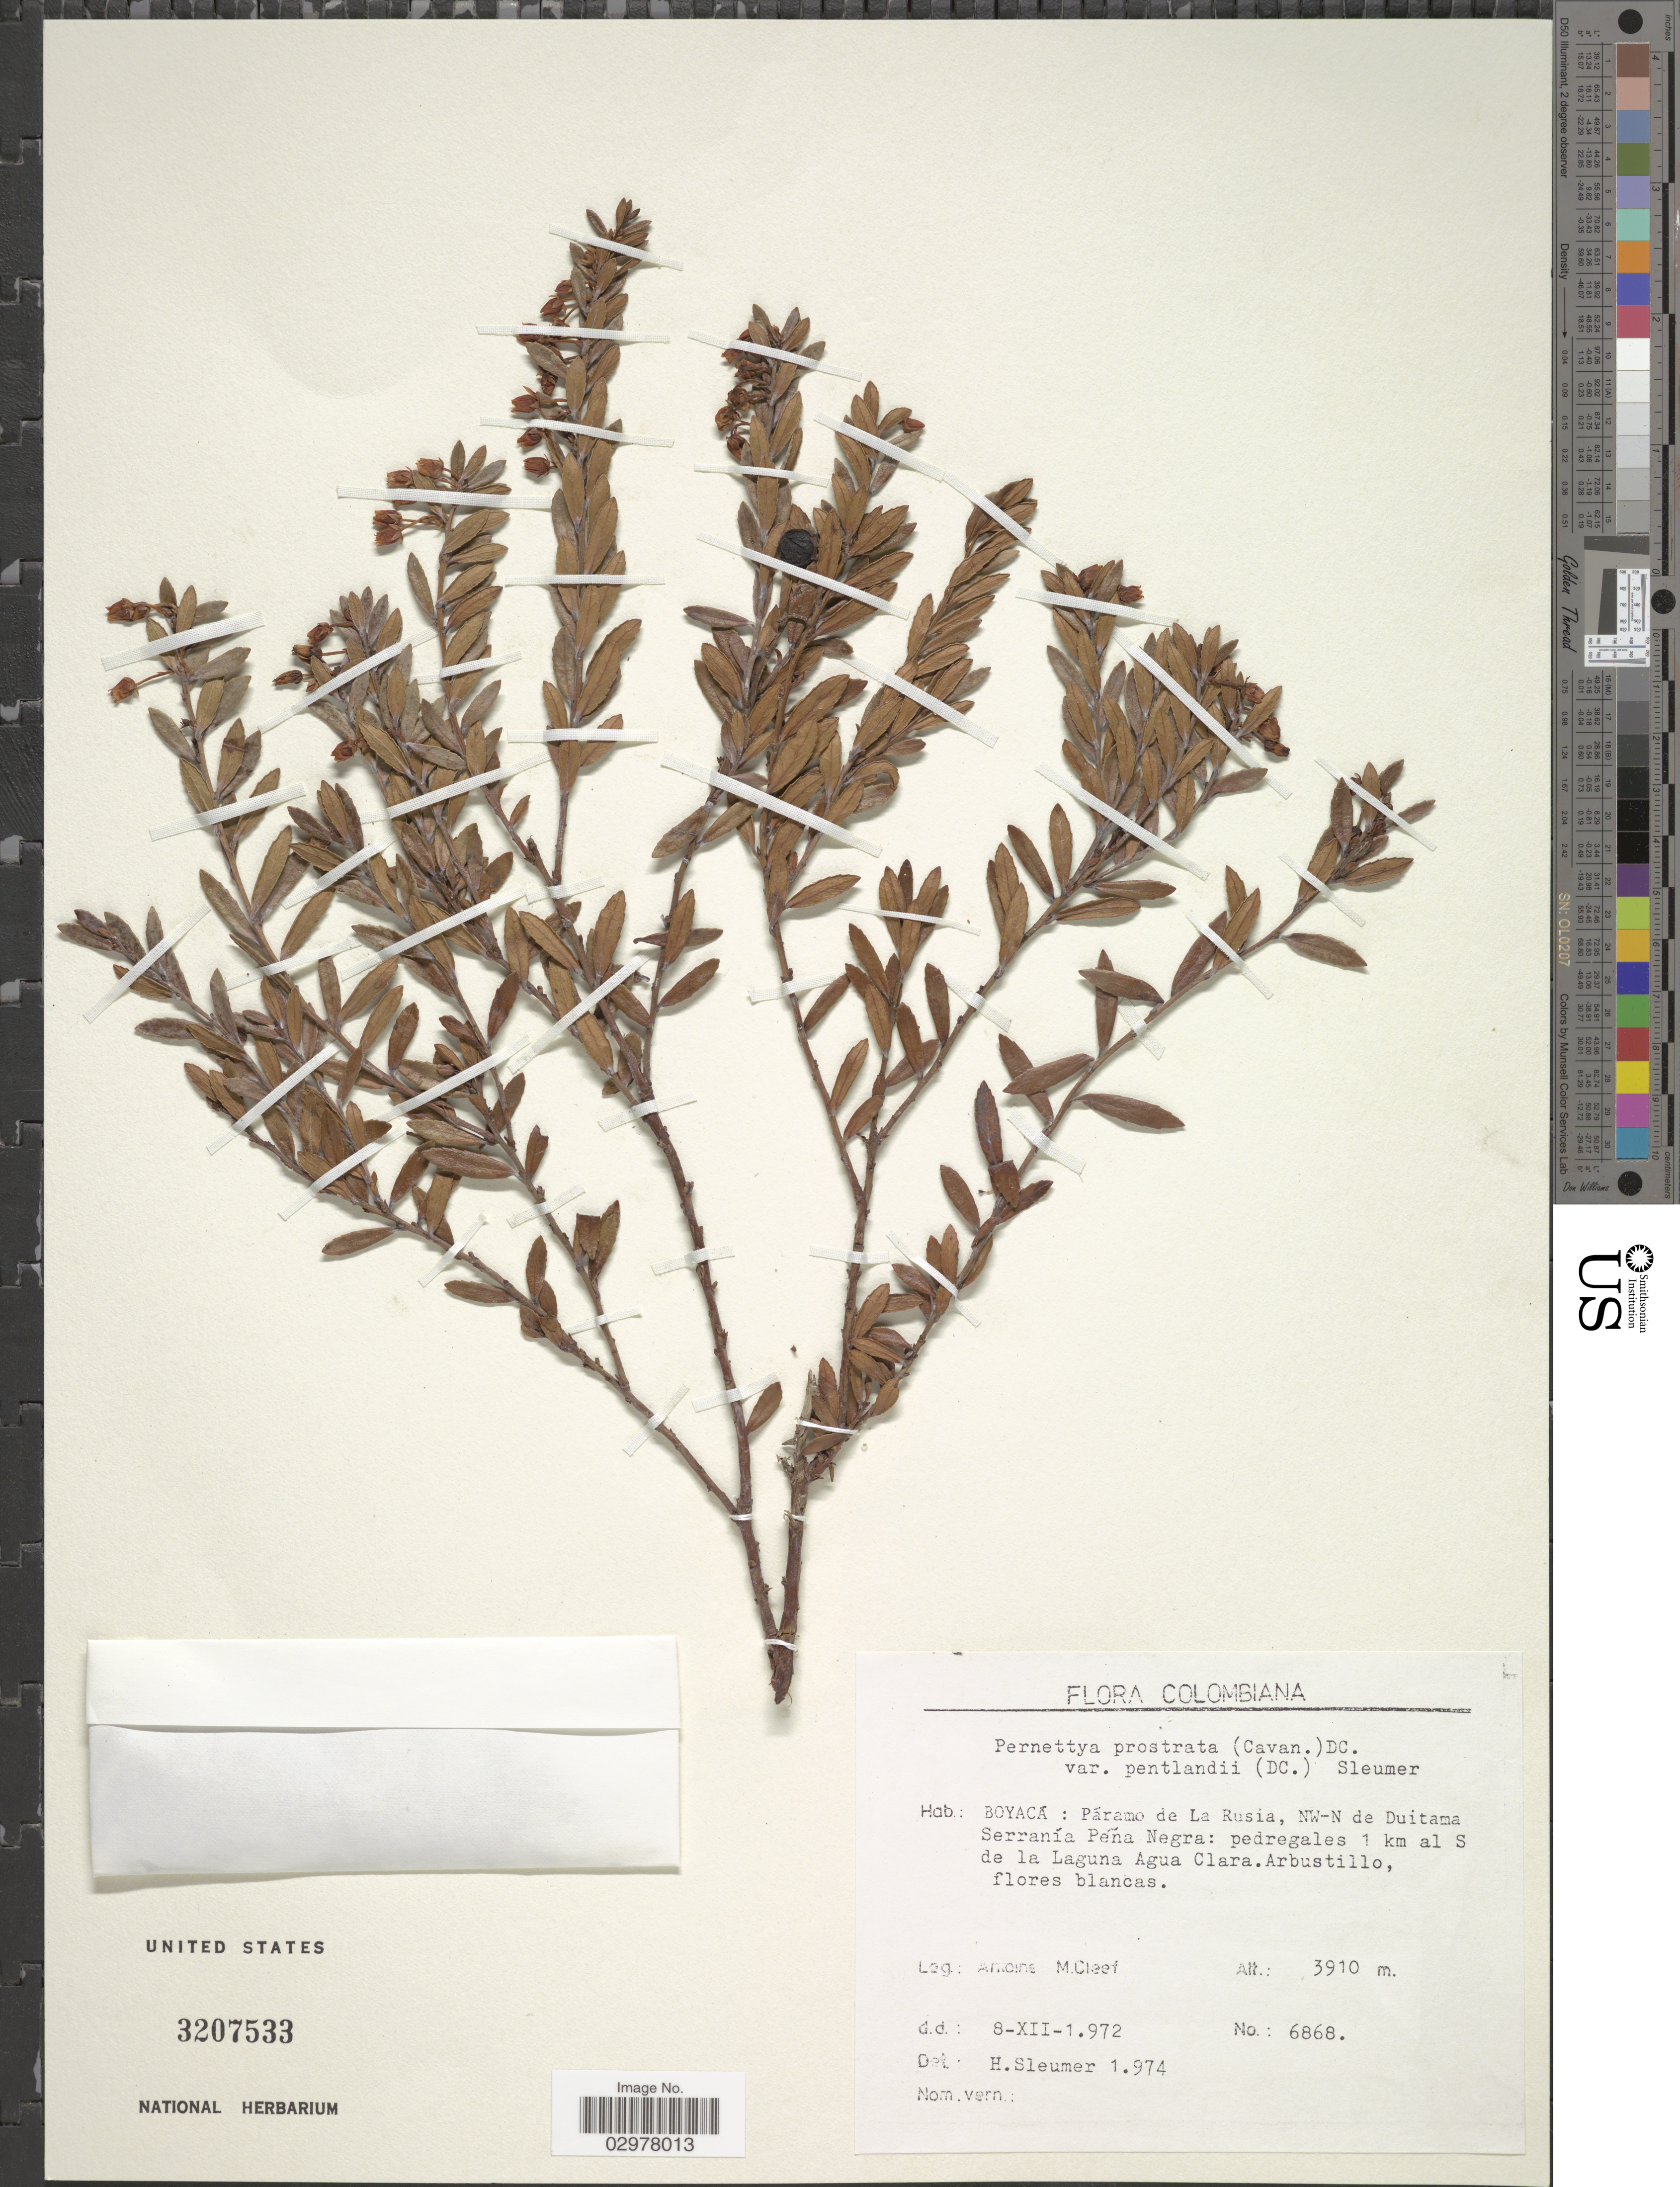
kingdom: Plantae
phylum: Tracheophyta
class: Magnoliopsida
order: Ericales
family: Ericaceae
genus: Pernettya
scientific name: Pernettya prostrata var. pentlandii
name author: (DC.) Sleumer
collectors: A. M. Cleef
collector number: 6868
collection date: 1972-12-08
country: Colombia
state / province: Boyacá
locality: Páramo de La Rusia, NW-N de Duitama Serranía Peña Negra: pedregales 1 km al S de la Laguna Agua Clara.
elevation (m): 3910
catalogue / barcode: US 3207533